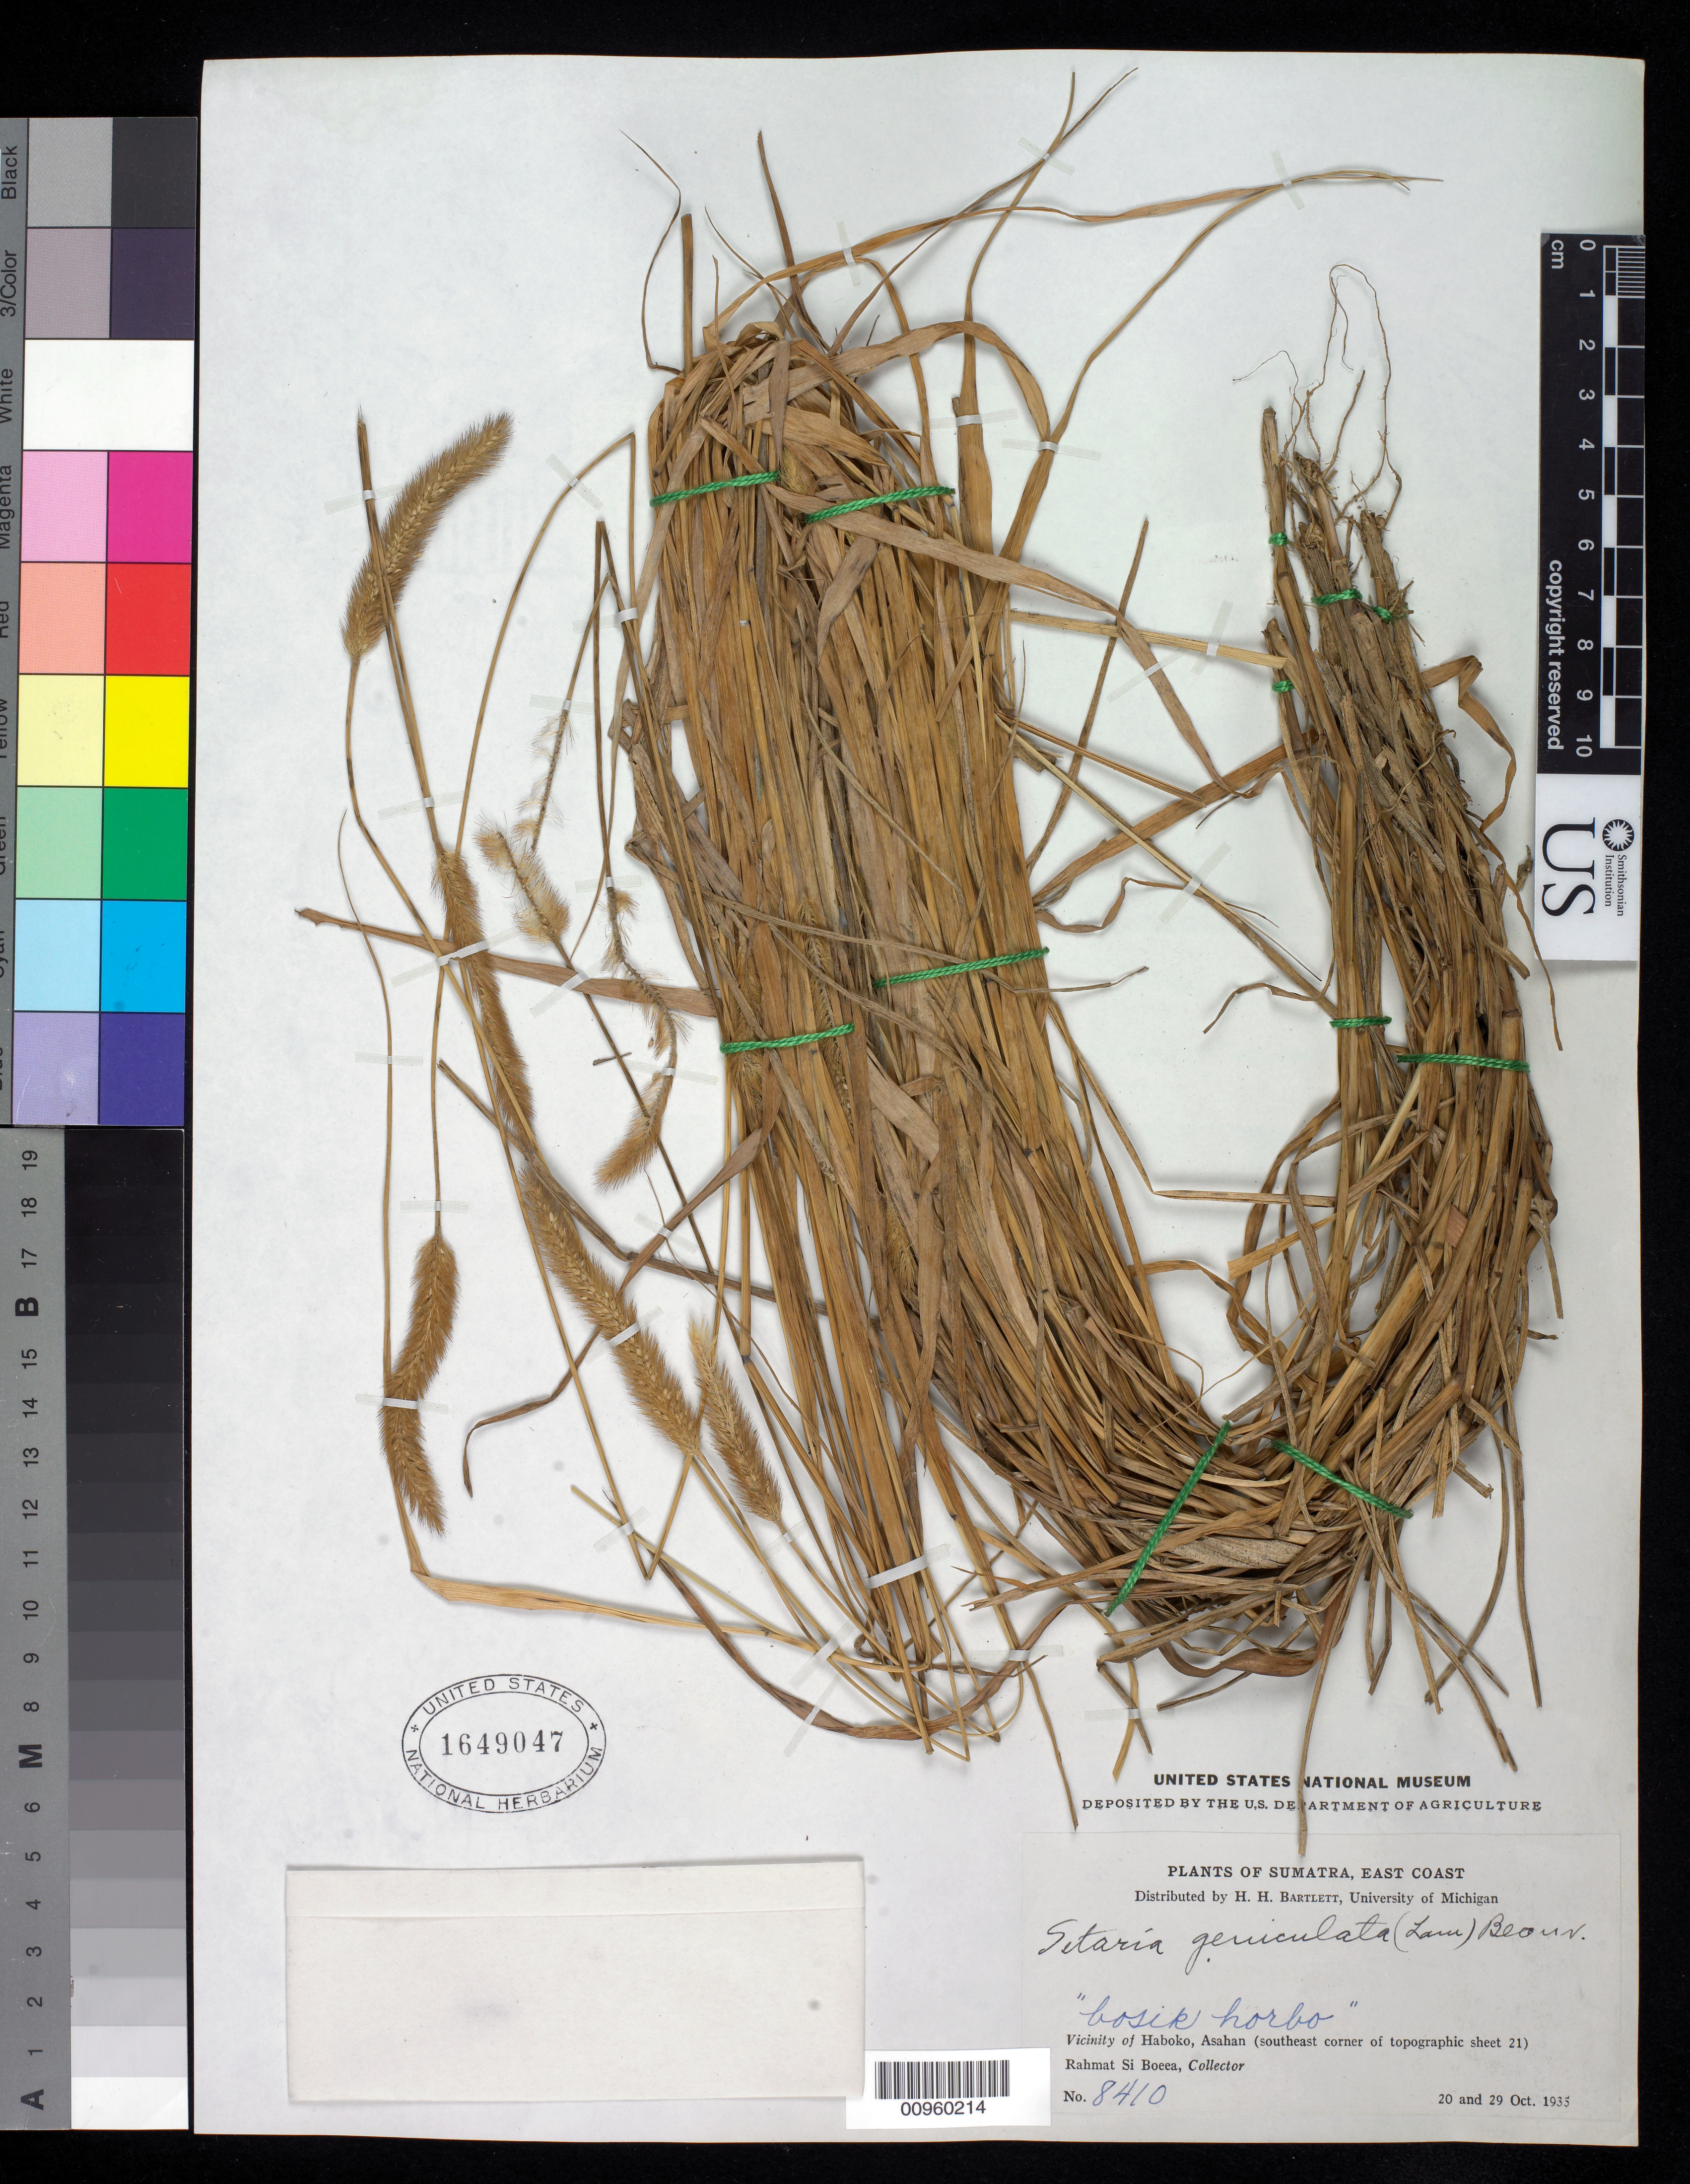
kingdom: Plantae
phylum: Tracheophyta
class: Liliopsida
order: Poales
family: Poaceae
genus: Setaria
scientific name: Setaria geniculata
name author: P. Beauv.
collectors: Rahmat Si Boeea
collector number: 8410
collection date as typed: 20 Oct 1935 to 29 Oct 1935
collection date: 1935-10-20/1935-10-29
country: Indonesia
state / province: Sumatra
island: Sumatra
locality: Vicinity of Haboko, Asahan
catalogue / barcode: US 1649047